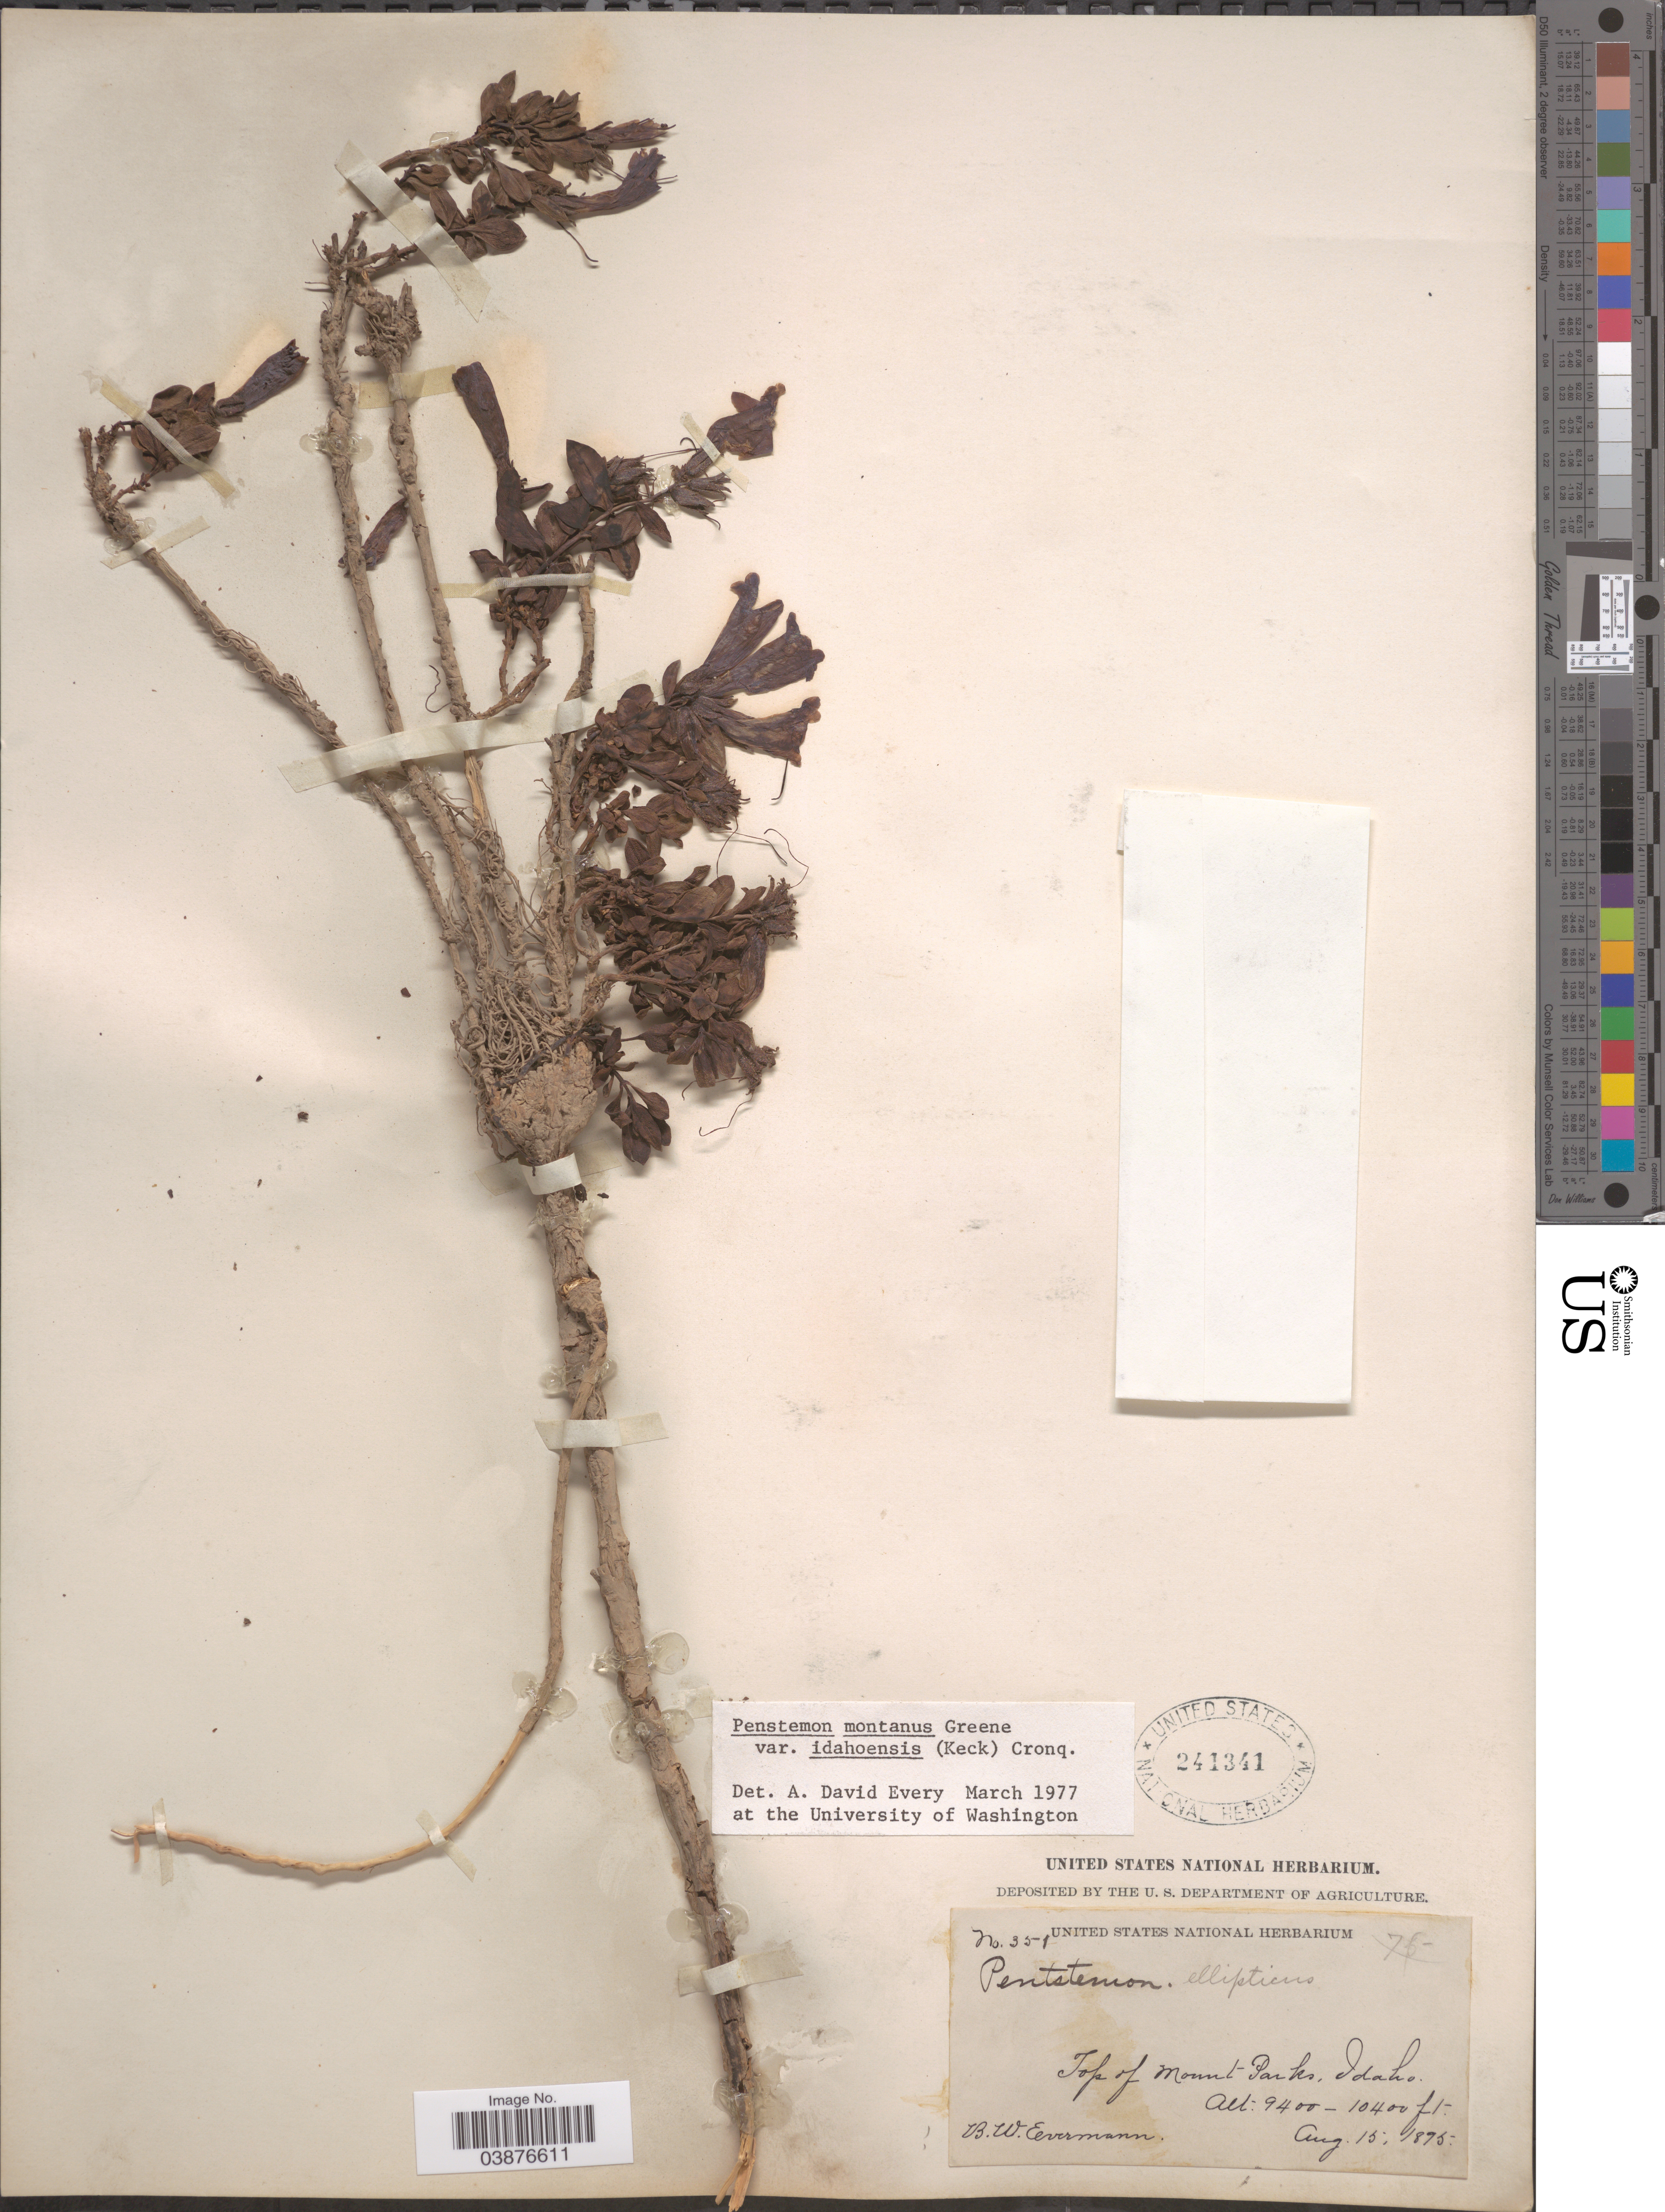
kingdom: Plantae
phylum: Tracheophyta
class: Magnoliopsida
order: Lamiales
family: Plantaginaceae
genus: Penstemon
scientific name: Penstemon montanus var. idahoensis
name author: (D.D. Keck) Cronquist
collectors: B. W. Evermann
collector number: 351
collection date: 1895-08-15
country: United States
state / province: Idaho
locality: Top of Mount Parks.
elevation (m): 2865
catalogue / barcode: US 241341